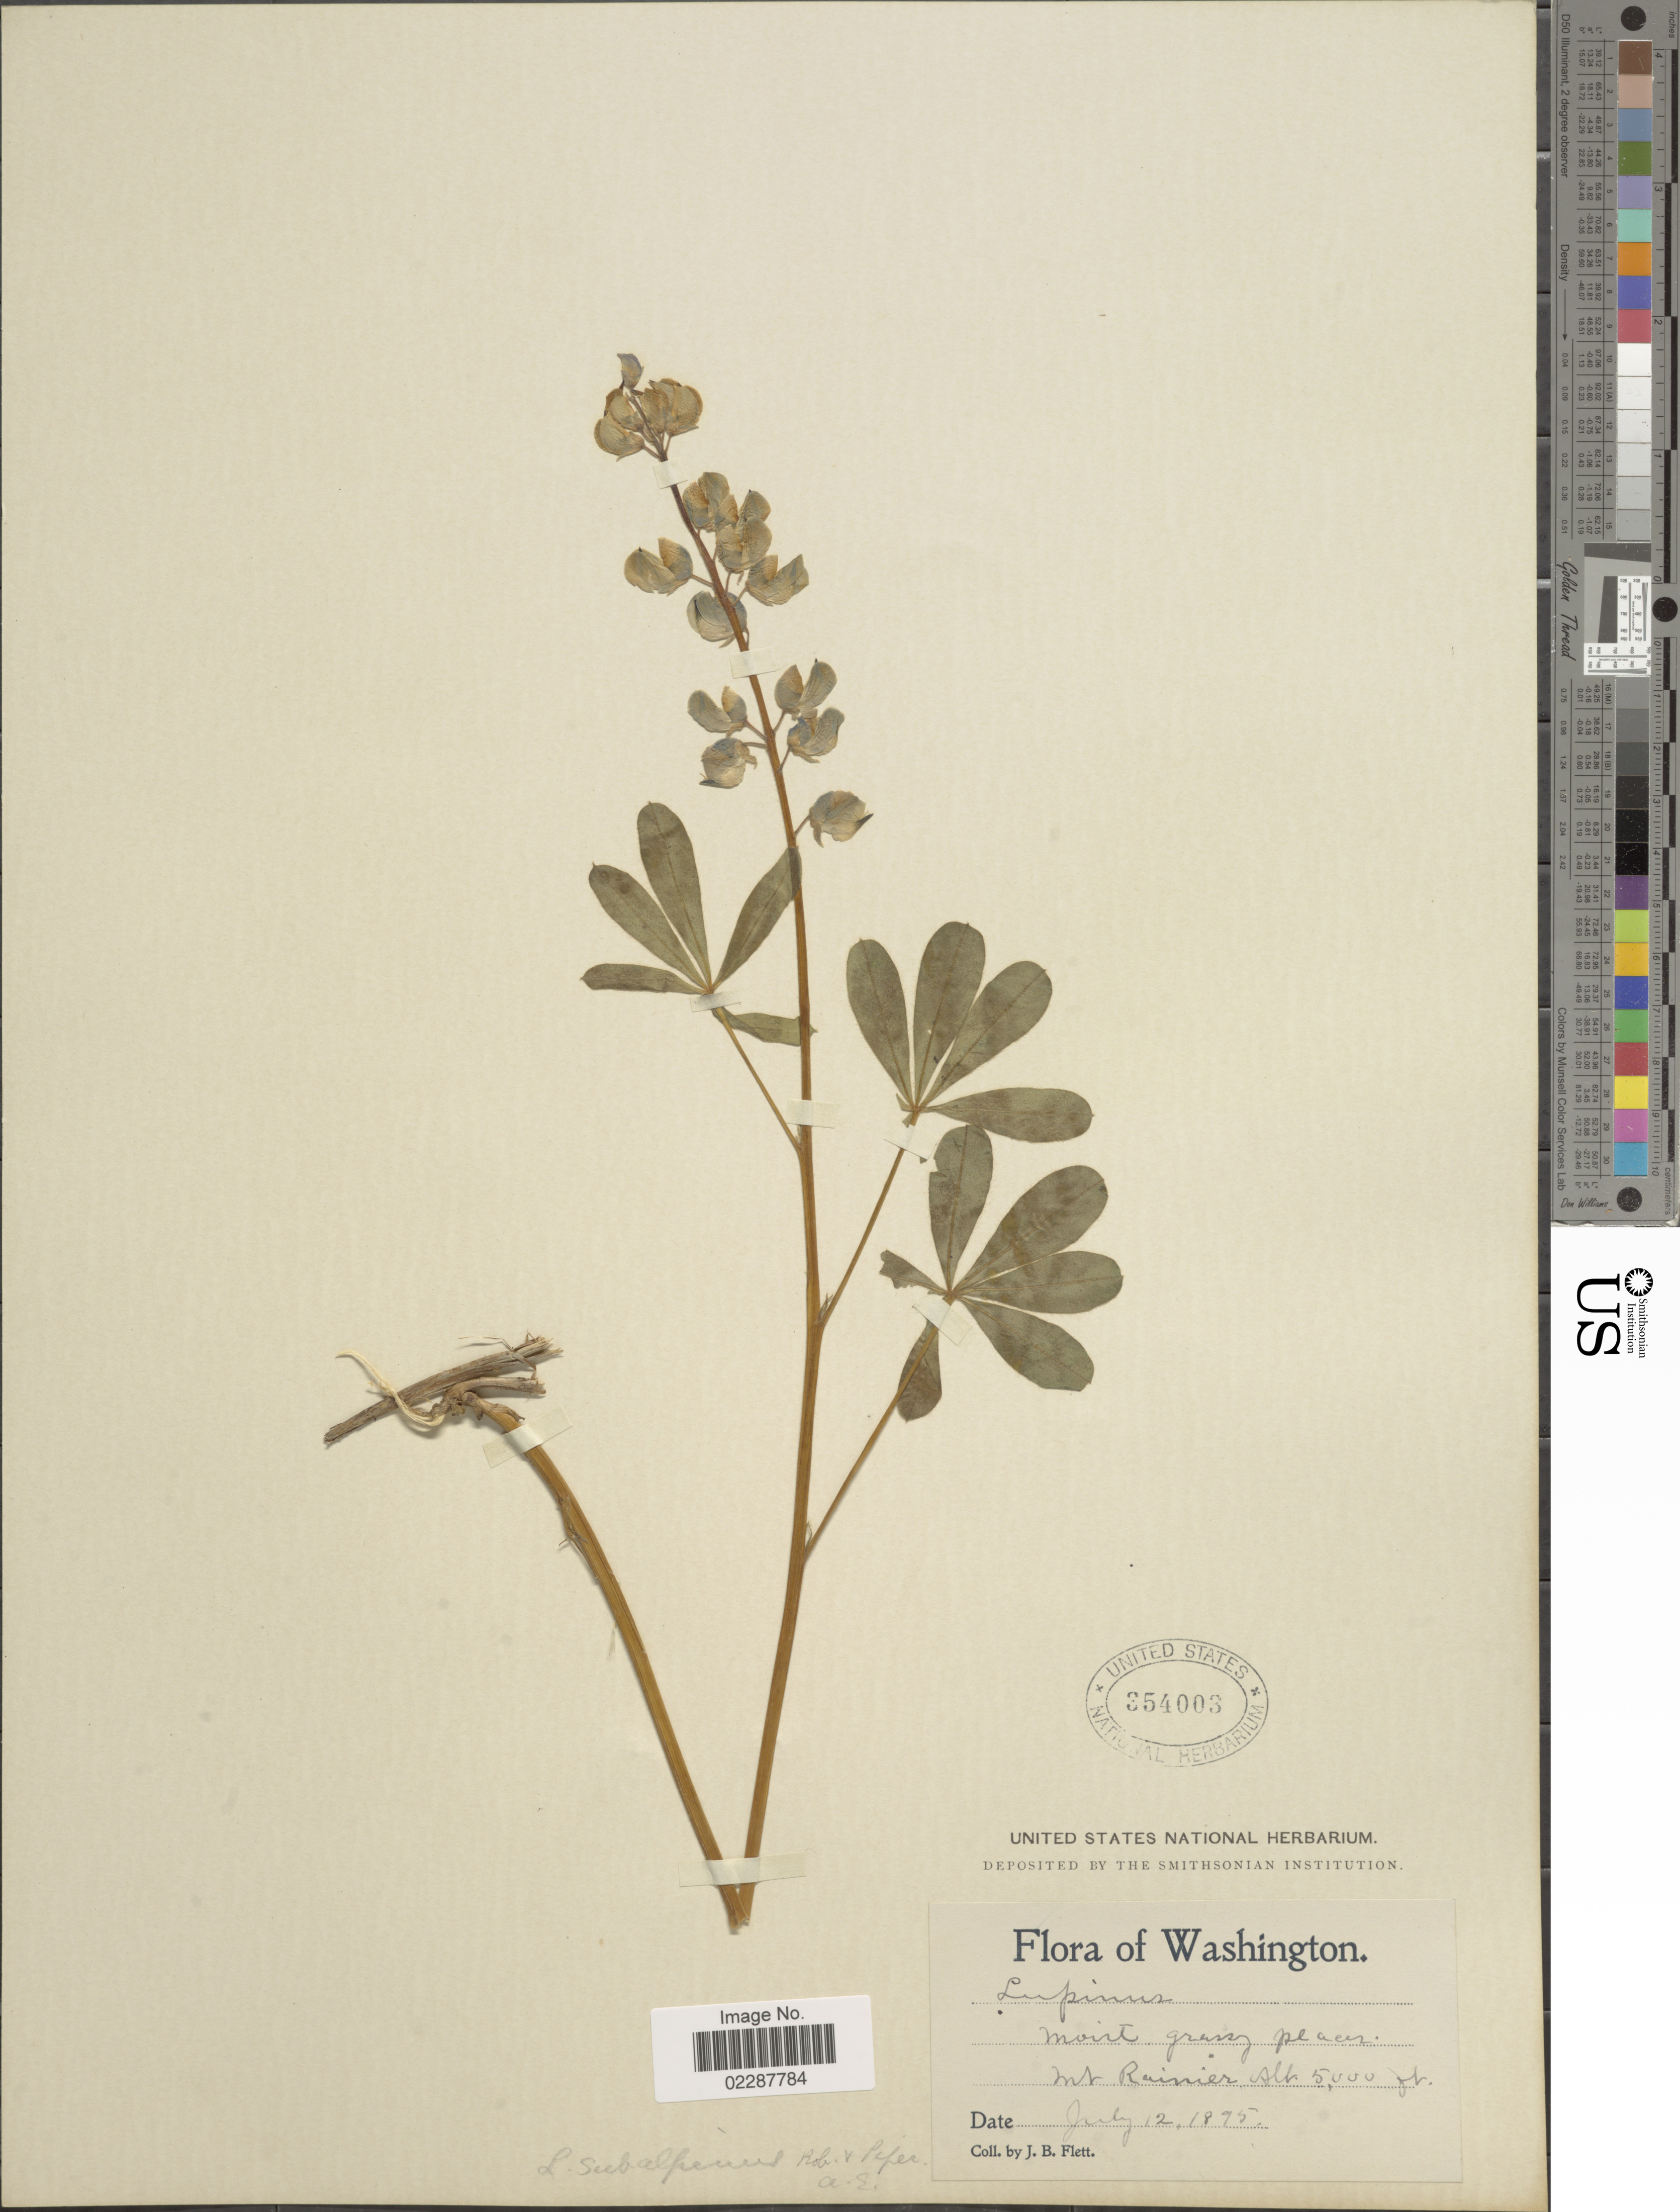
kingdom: Plantae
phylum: Tracheophyta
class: Magnoliopsida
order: Fabales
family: Fabaceae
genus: Lupinus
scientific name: Lupinus subalpinus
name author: Piper & B.L. Rob.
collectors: J. Flett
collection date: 1895-07-12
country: United States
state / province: Washington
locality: Mt. Rainier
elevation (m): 1524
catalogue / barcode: US 354003